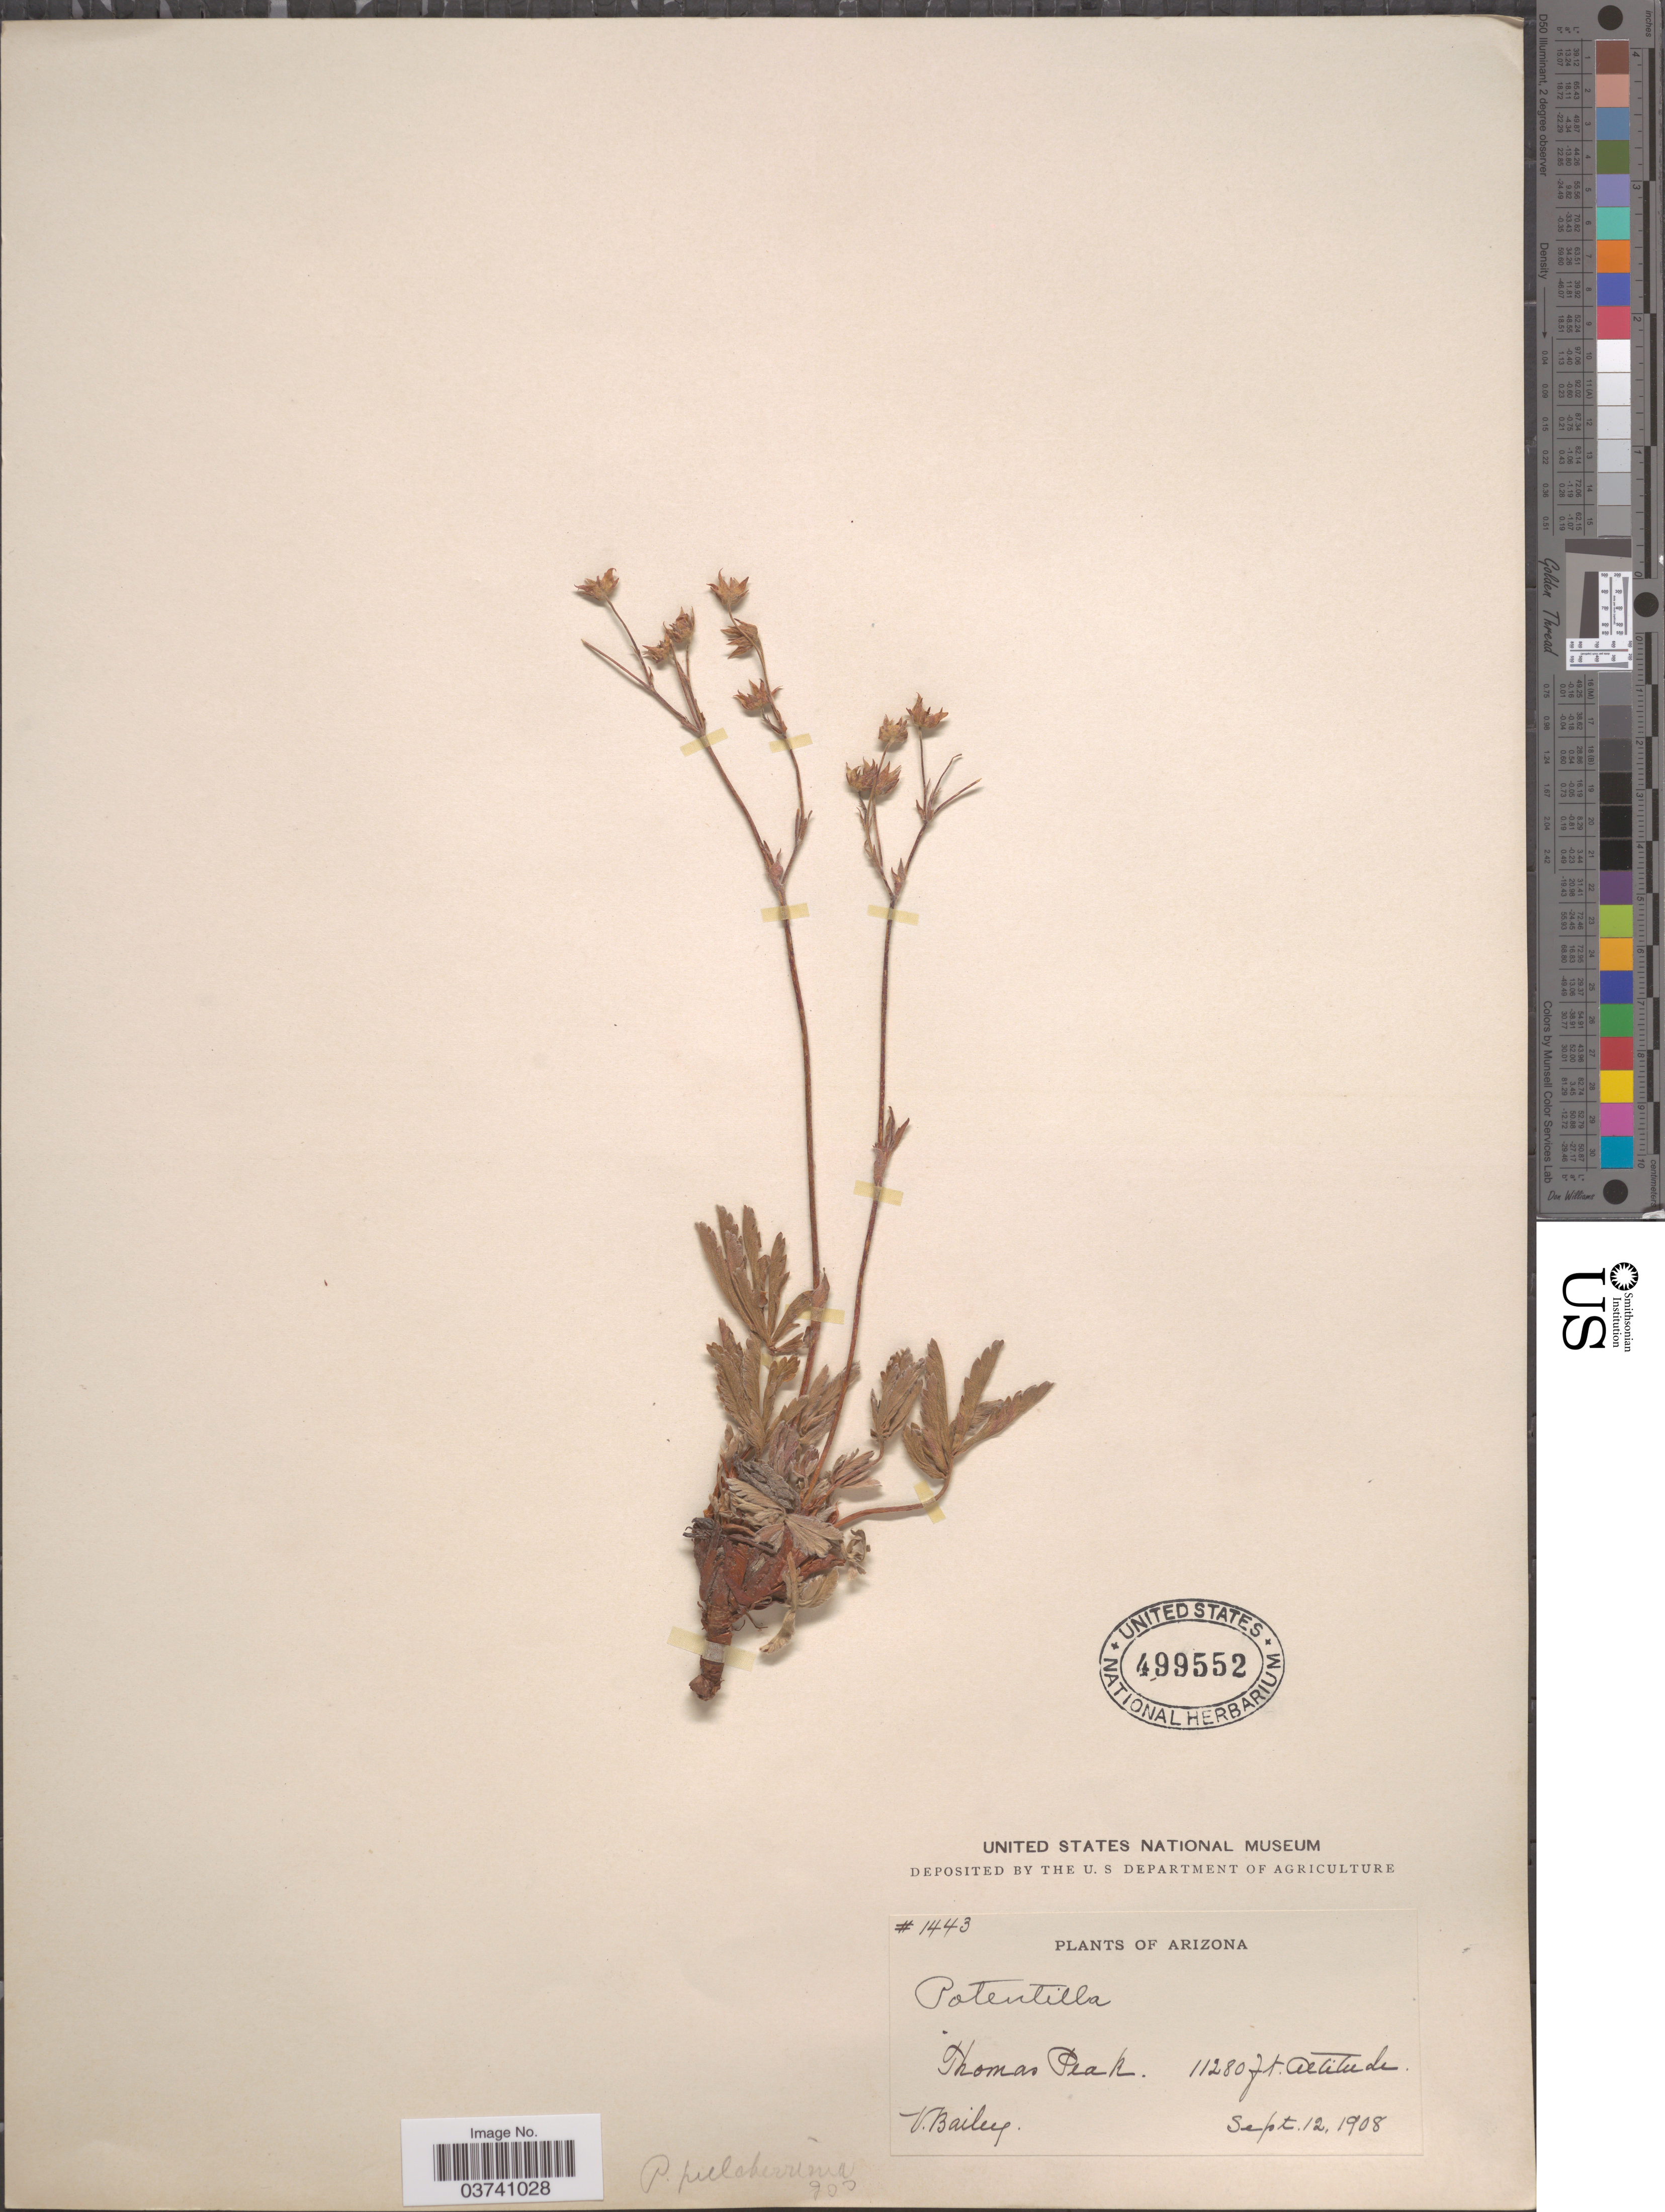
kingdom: Plantae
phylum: Tracheophyta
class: Magnoliopsida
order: Rosales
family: Rosaceae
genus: Potentilla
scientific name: Potentilla pulcherrima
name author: Lehm.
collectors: V. L. Bailey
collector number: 1443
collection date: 1908-09-12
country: United States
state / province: Arizona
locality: Thomas Peak.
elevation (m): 3438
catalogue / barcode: US 499552